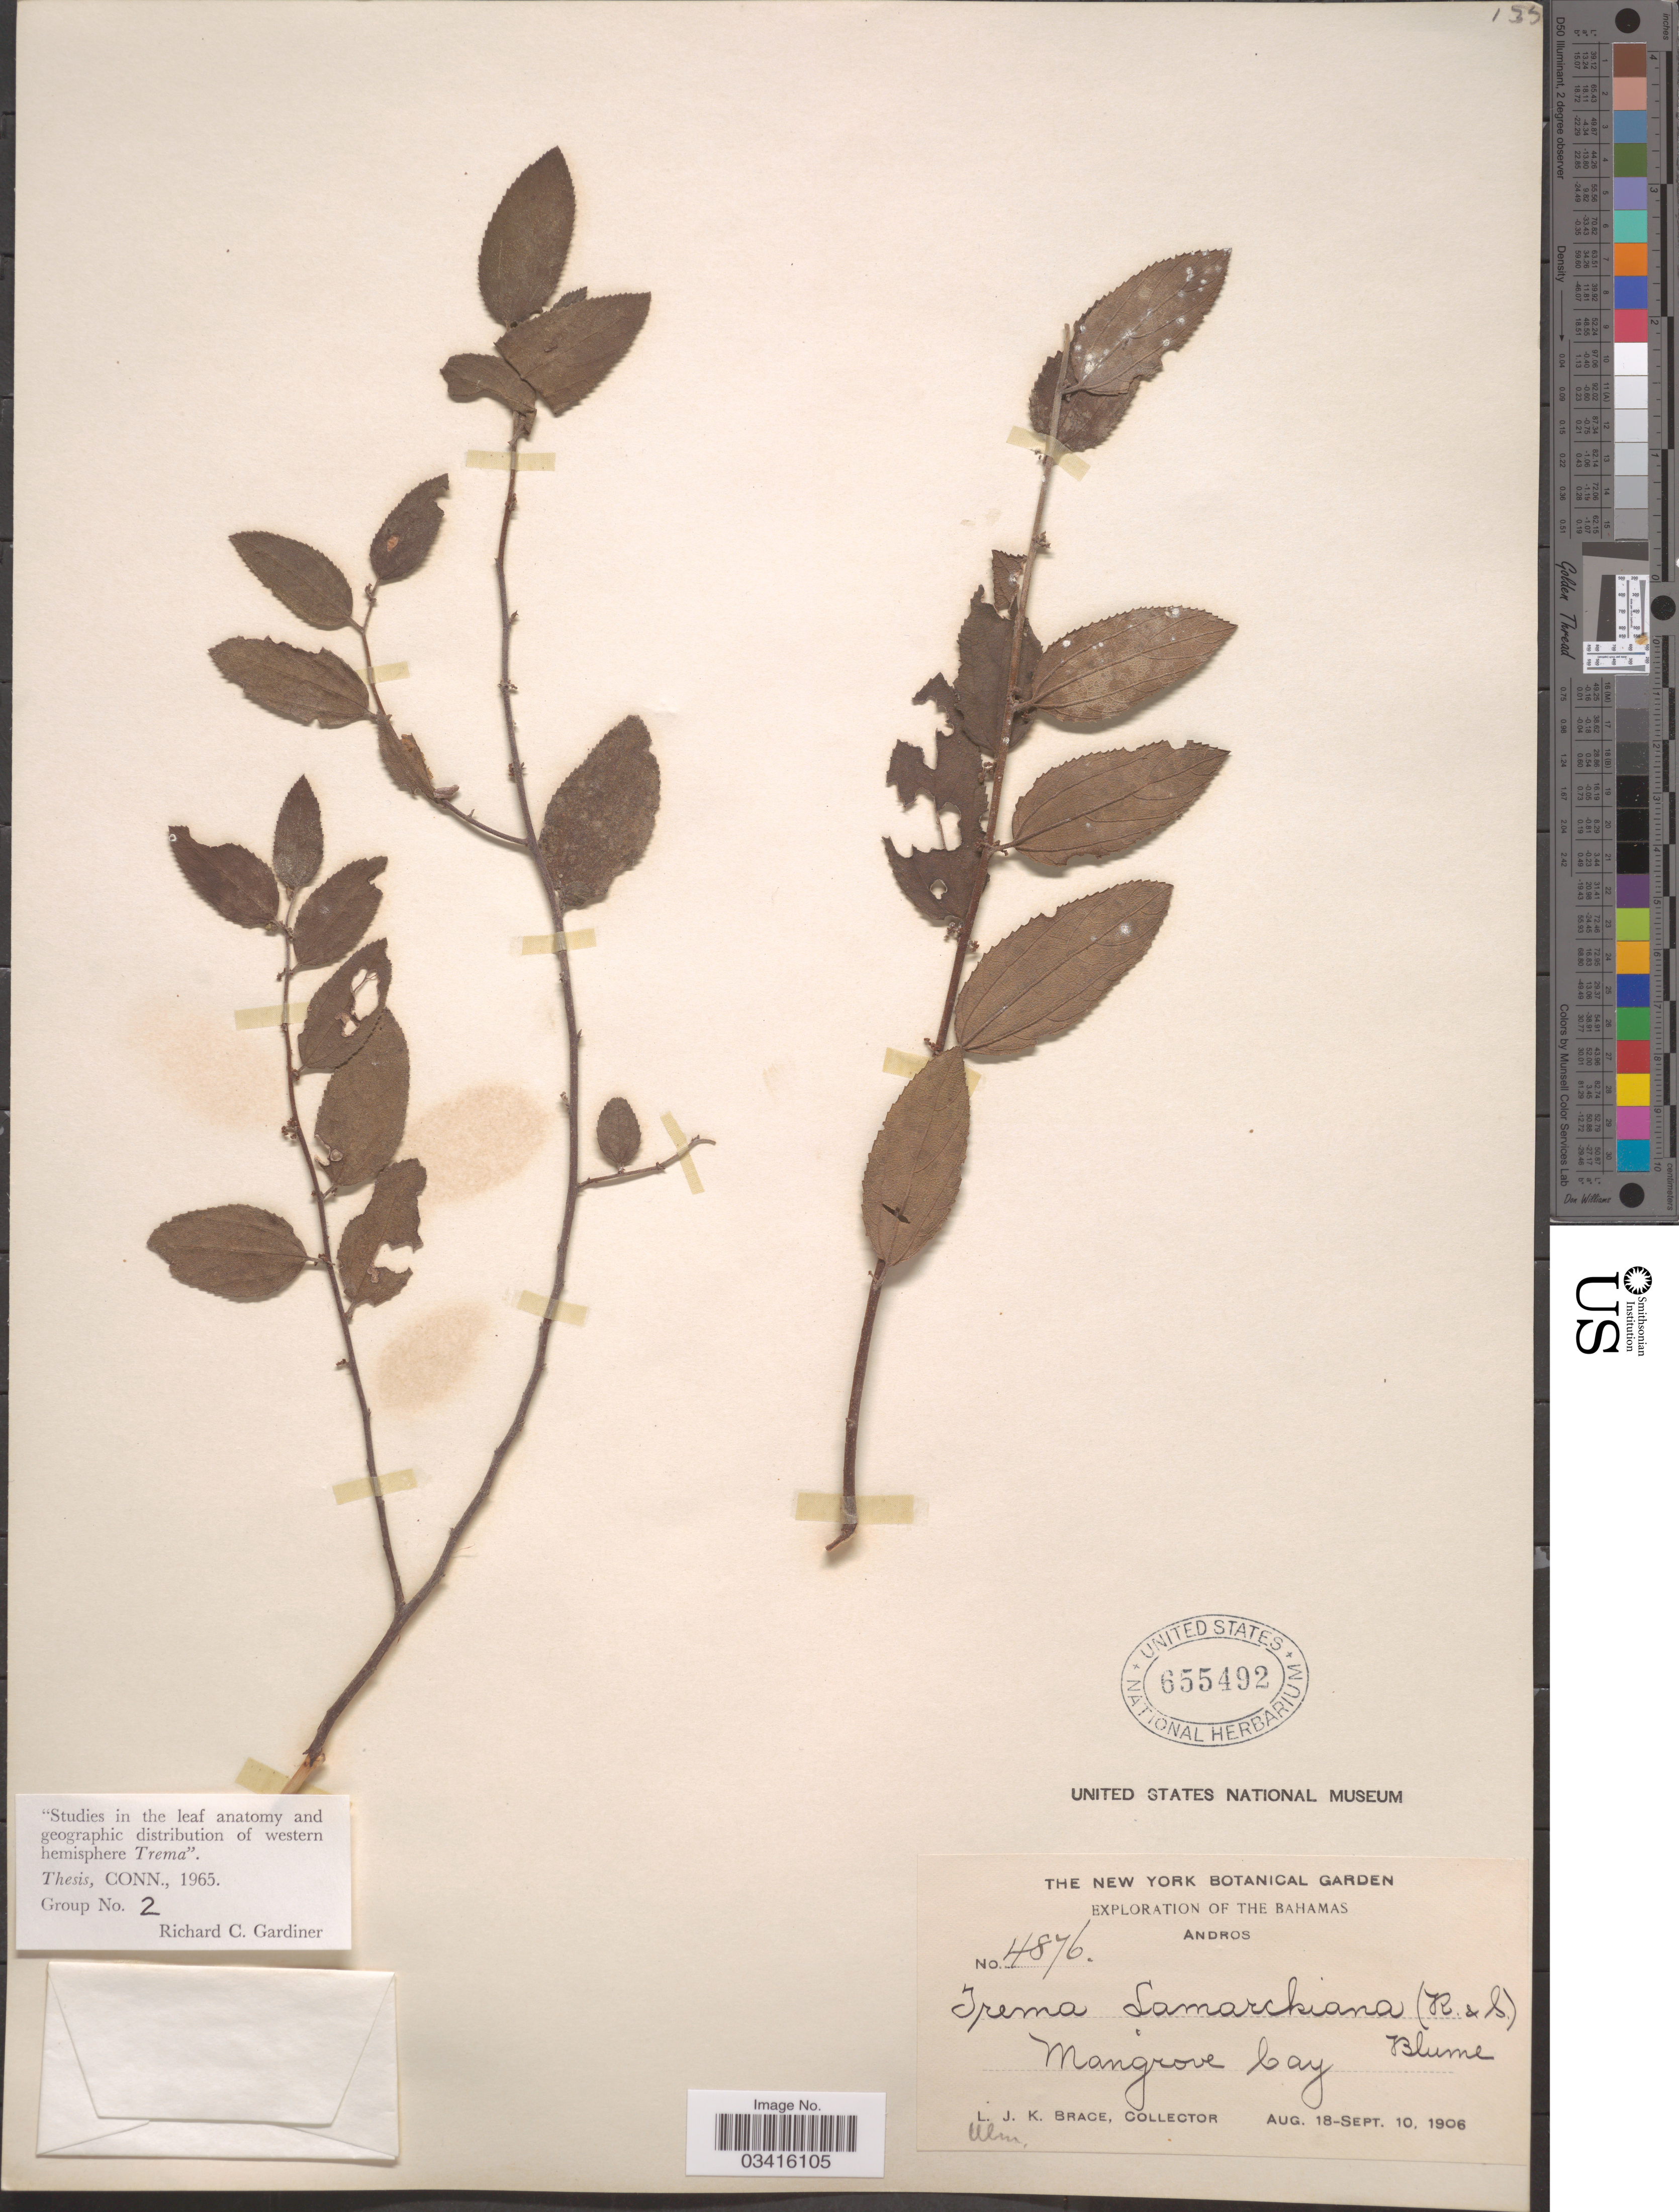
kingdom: Plantae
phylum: Tracheophyta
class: Magnoliopsida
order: Rosales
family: Cannabaceae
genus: Trema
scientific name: Trema lamarckianum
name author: (Schult.) Blume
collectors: L. J. K. Brace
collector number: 4876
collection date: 1906-08-18/1906-09-10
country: Bahamas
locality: Andros. Mangrove Cay.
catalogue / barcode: US 655492